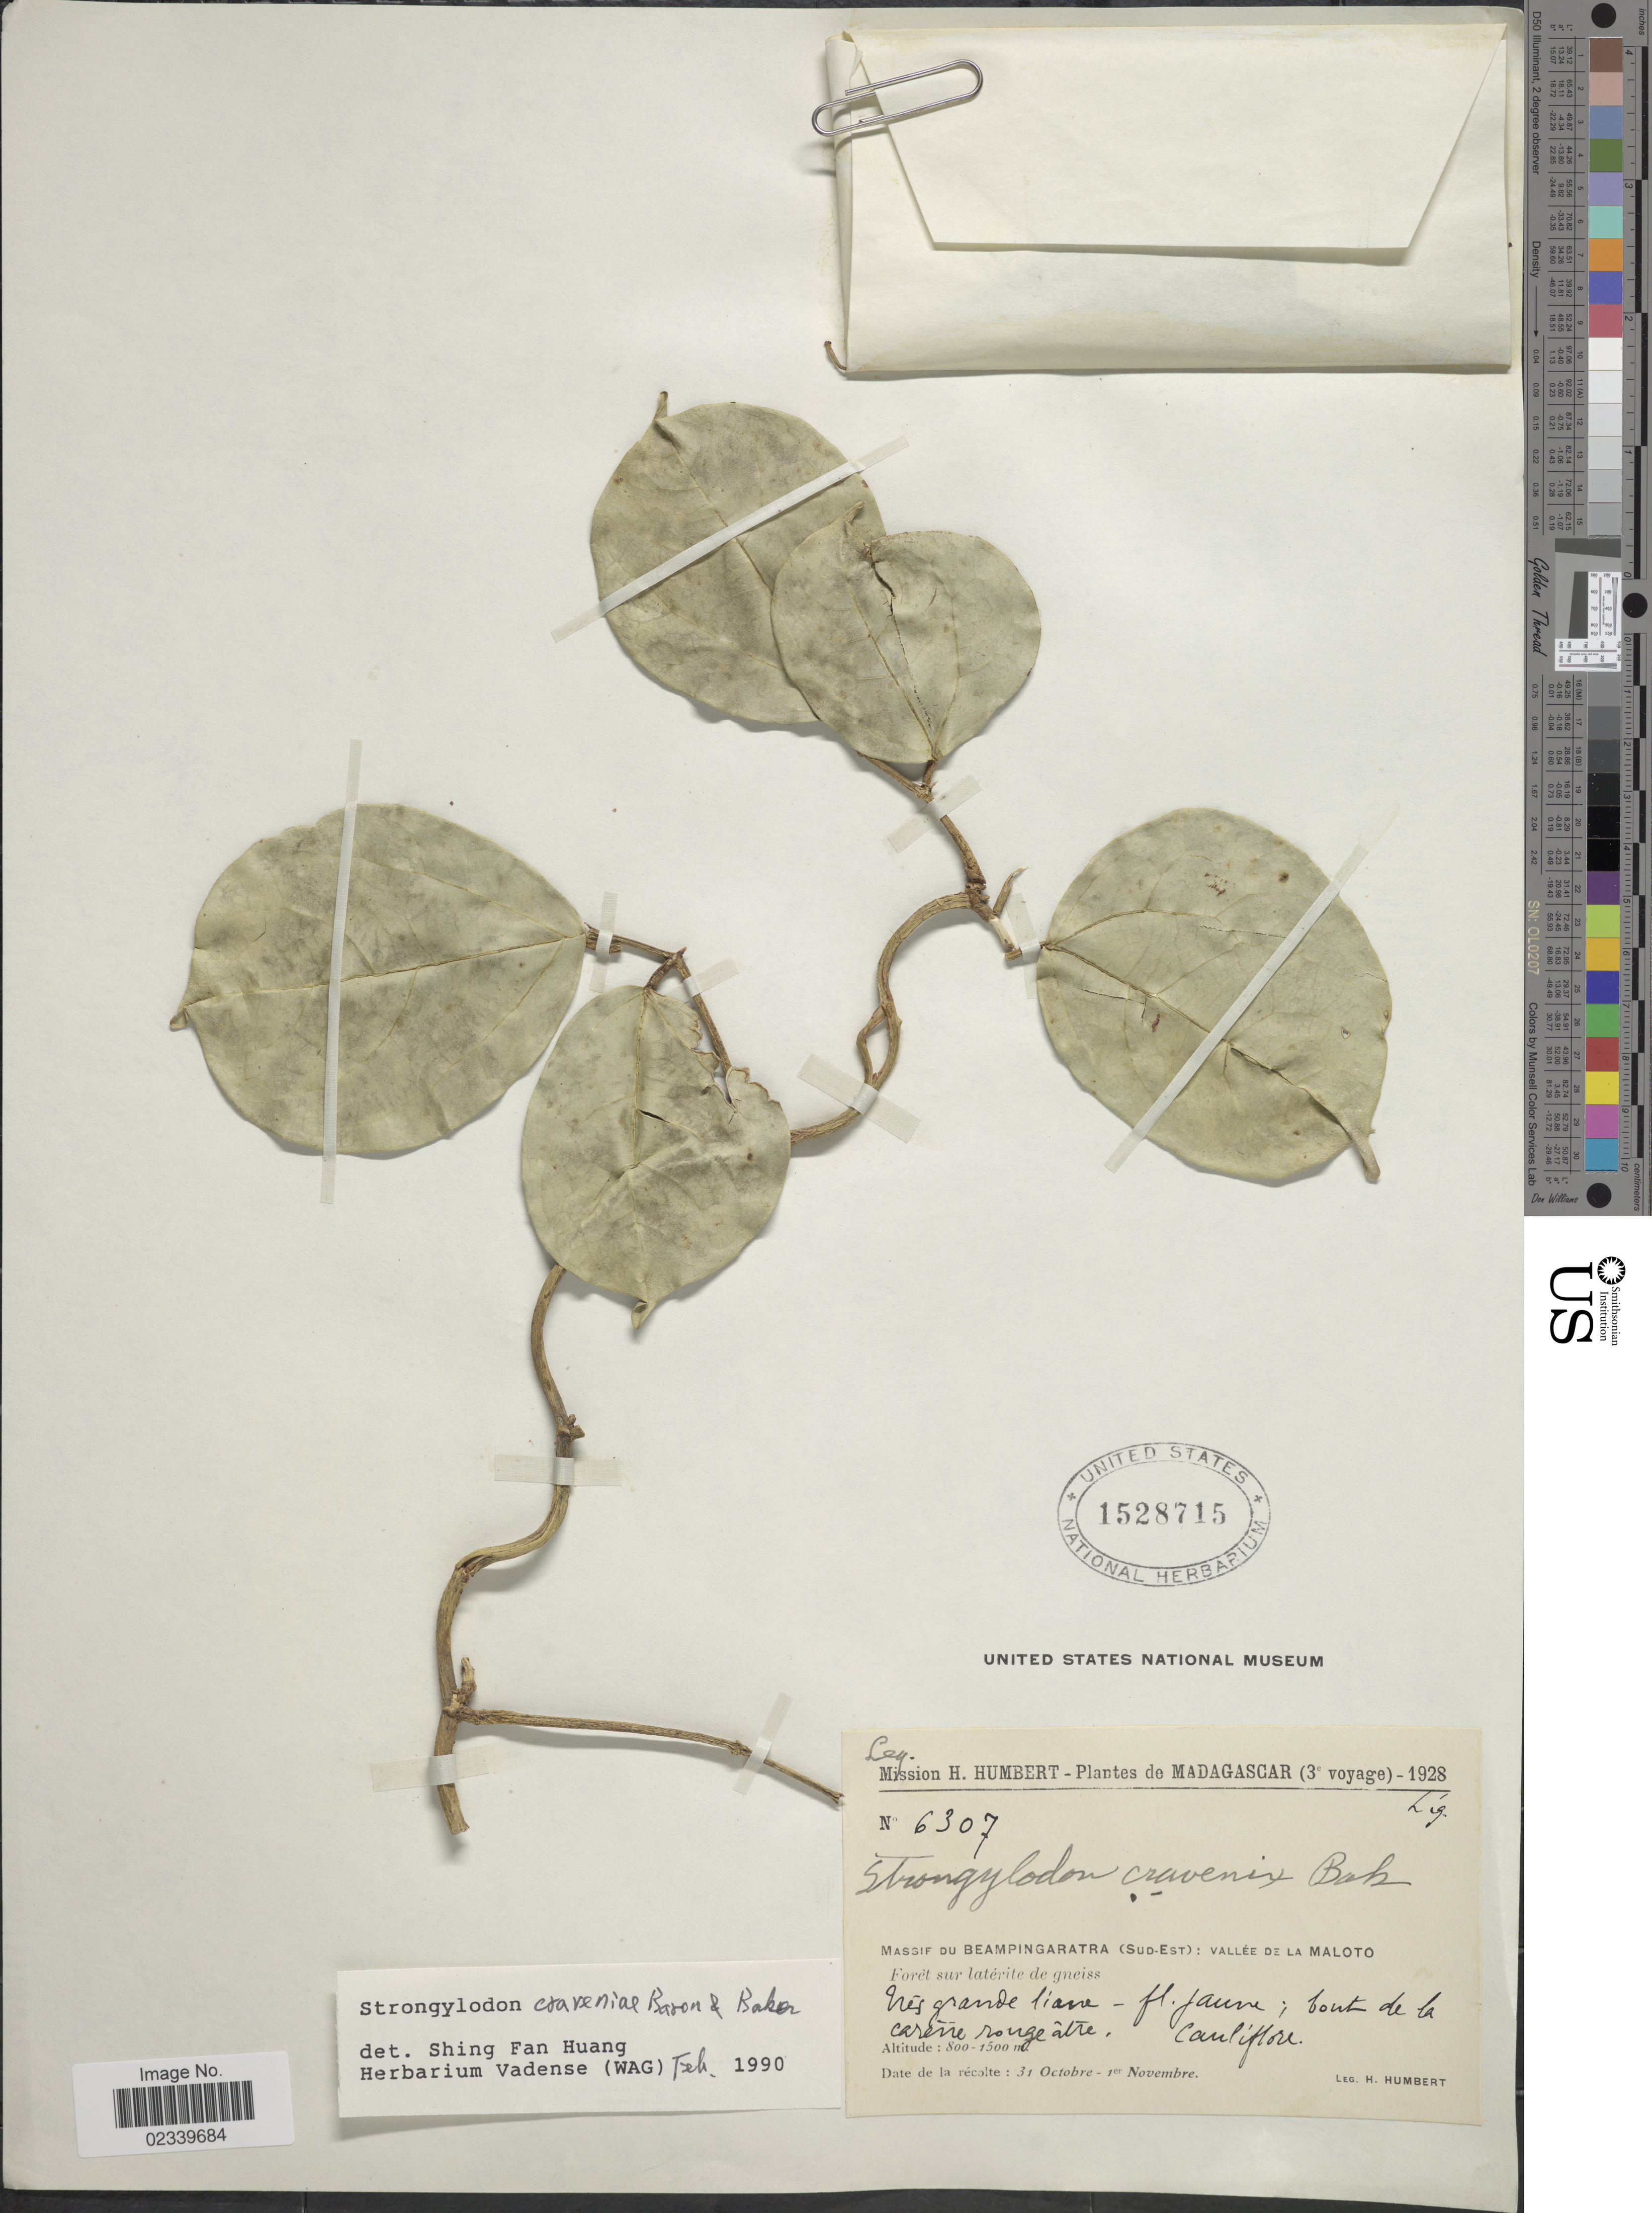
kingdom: Plantae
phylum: Tracheophyta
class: Magnoliopsida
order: Fabales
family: Fabaceae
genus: Strongylodon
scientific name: Strongylodon craveniae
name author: Baron & Baker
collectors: H. Humbert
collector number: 6307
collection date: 1928-10-31/1928-11-01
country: Madagascar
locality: Massif du Beampingaratra (Sud-est): vallee de la Maloto. Foret sur laterite de gneiss.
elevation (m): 800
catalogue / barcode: US 1528715